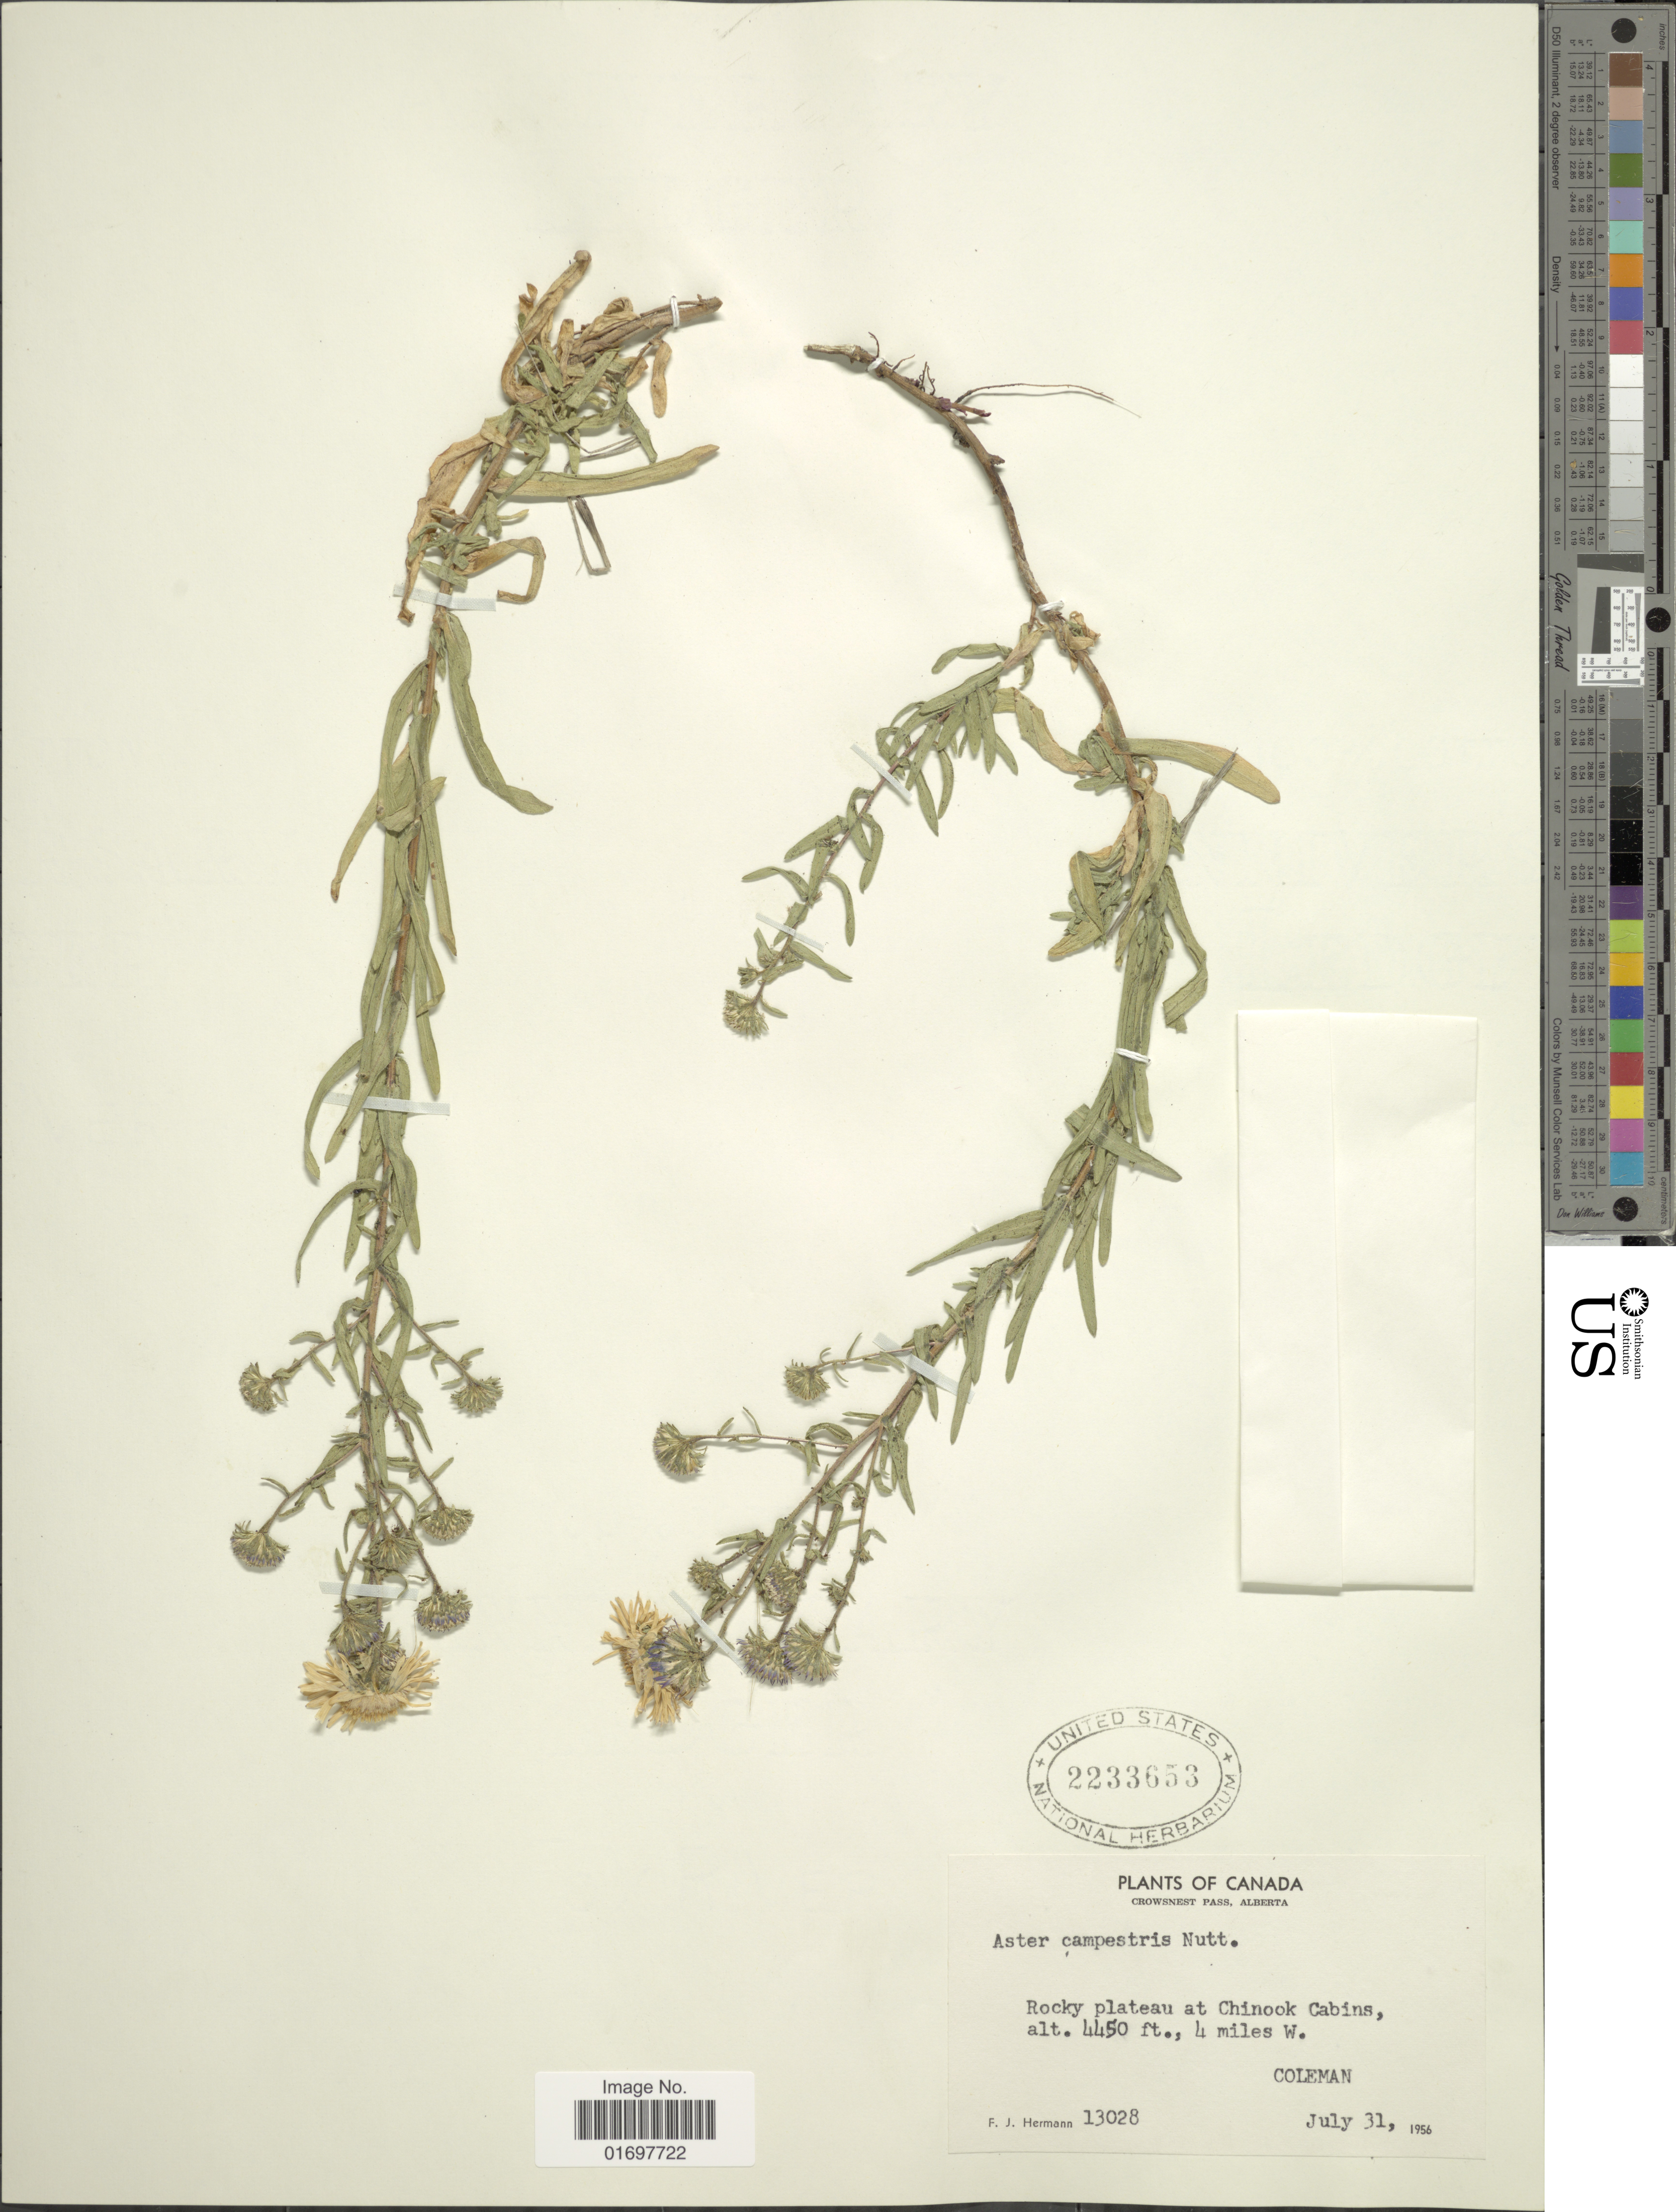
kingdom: Plantae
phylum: Tracheophyta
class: Magnoliopsida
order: Asterales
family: Asteraceae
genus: Symphyotrichum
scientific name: Symphyotrichum campestre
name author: (Nutt.) G.L. Nesom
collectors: F. J. Hermann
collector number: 13028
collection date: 1956-07-31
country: Canada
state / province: Alberta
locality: Crowsnest Pass, Alberta, Rocky plateau at Chinook Cabins. 4 miles W. Coleman.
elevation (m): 1356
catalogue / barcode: US 2233653